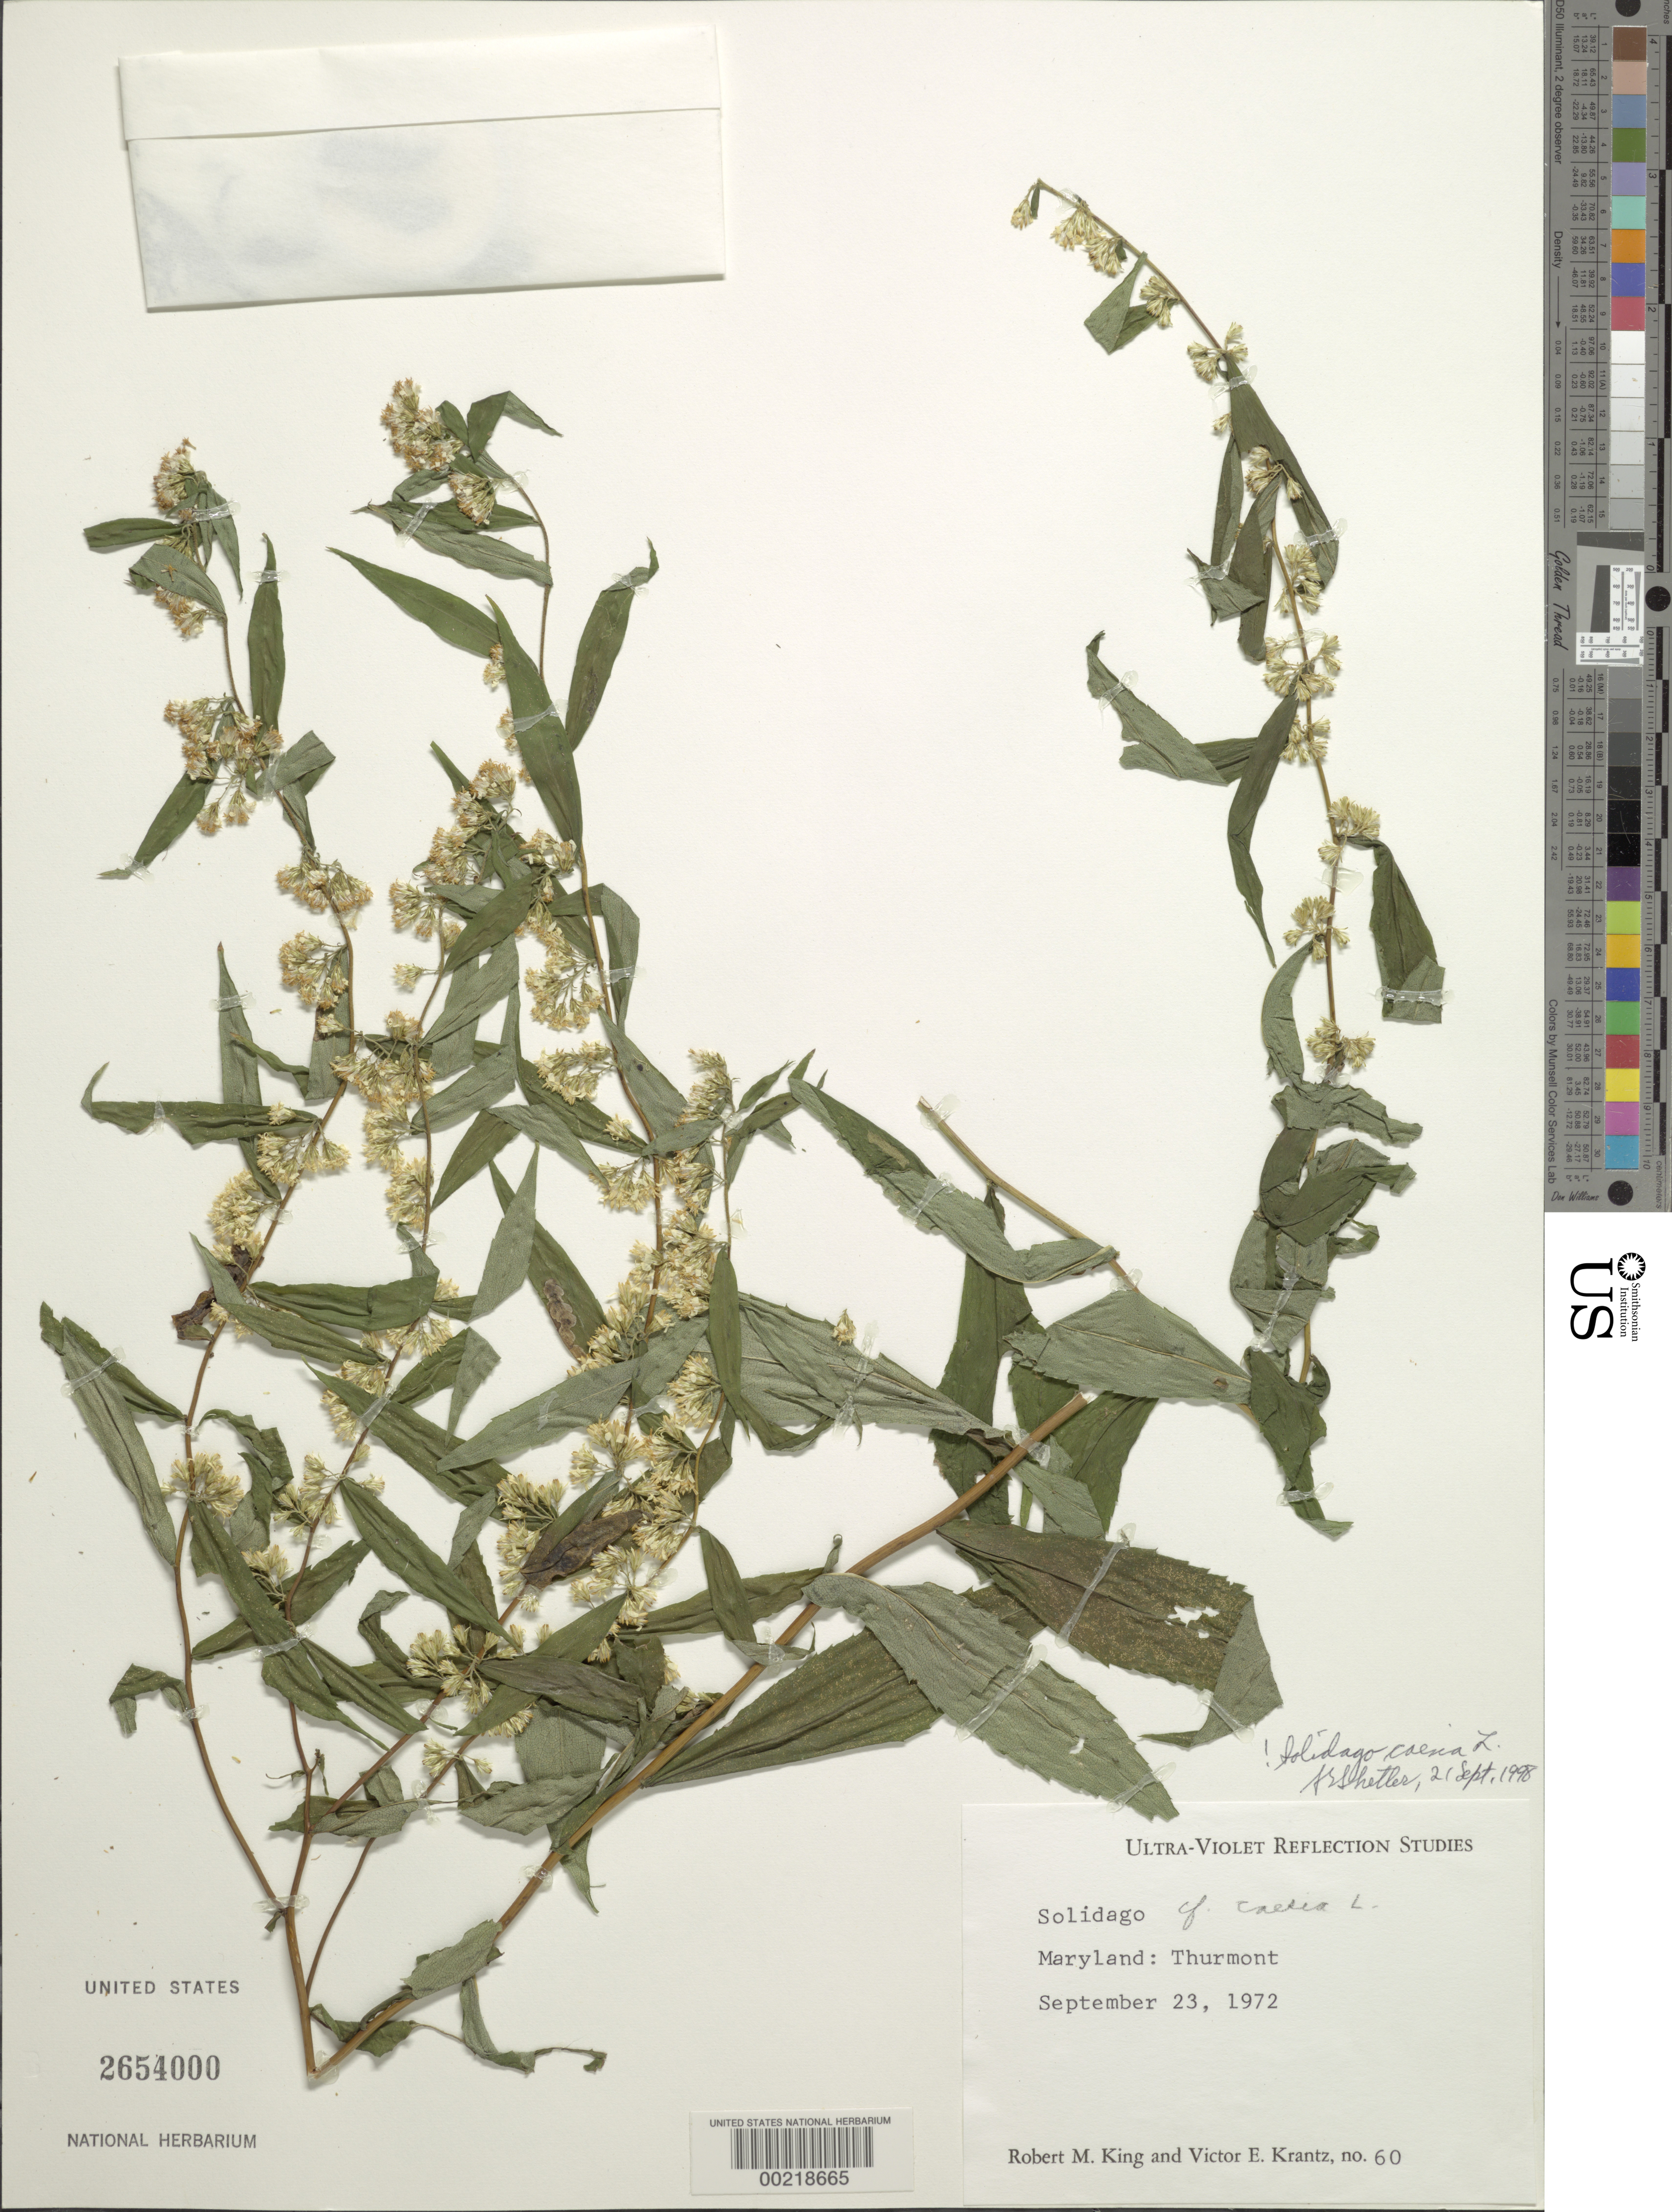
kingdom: Plantae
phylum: Tracheophyta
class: Magnoliopsida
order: Asterales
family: Asteraceae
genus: Solidago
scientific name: Solidago caesia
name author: L.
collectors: R. M. King & V. Krantz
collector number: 60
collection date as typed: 23 Sep 1972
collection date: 1972-09-23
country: United States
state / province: Maryland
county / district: Frederick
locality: Thurmont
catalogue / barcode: US 2654000